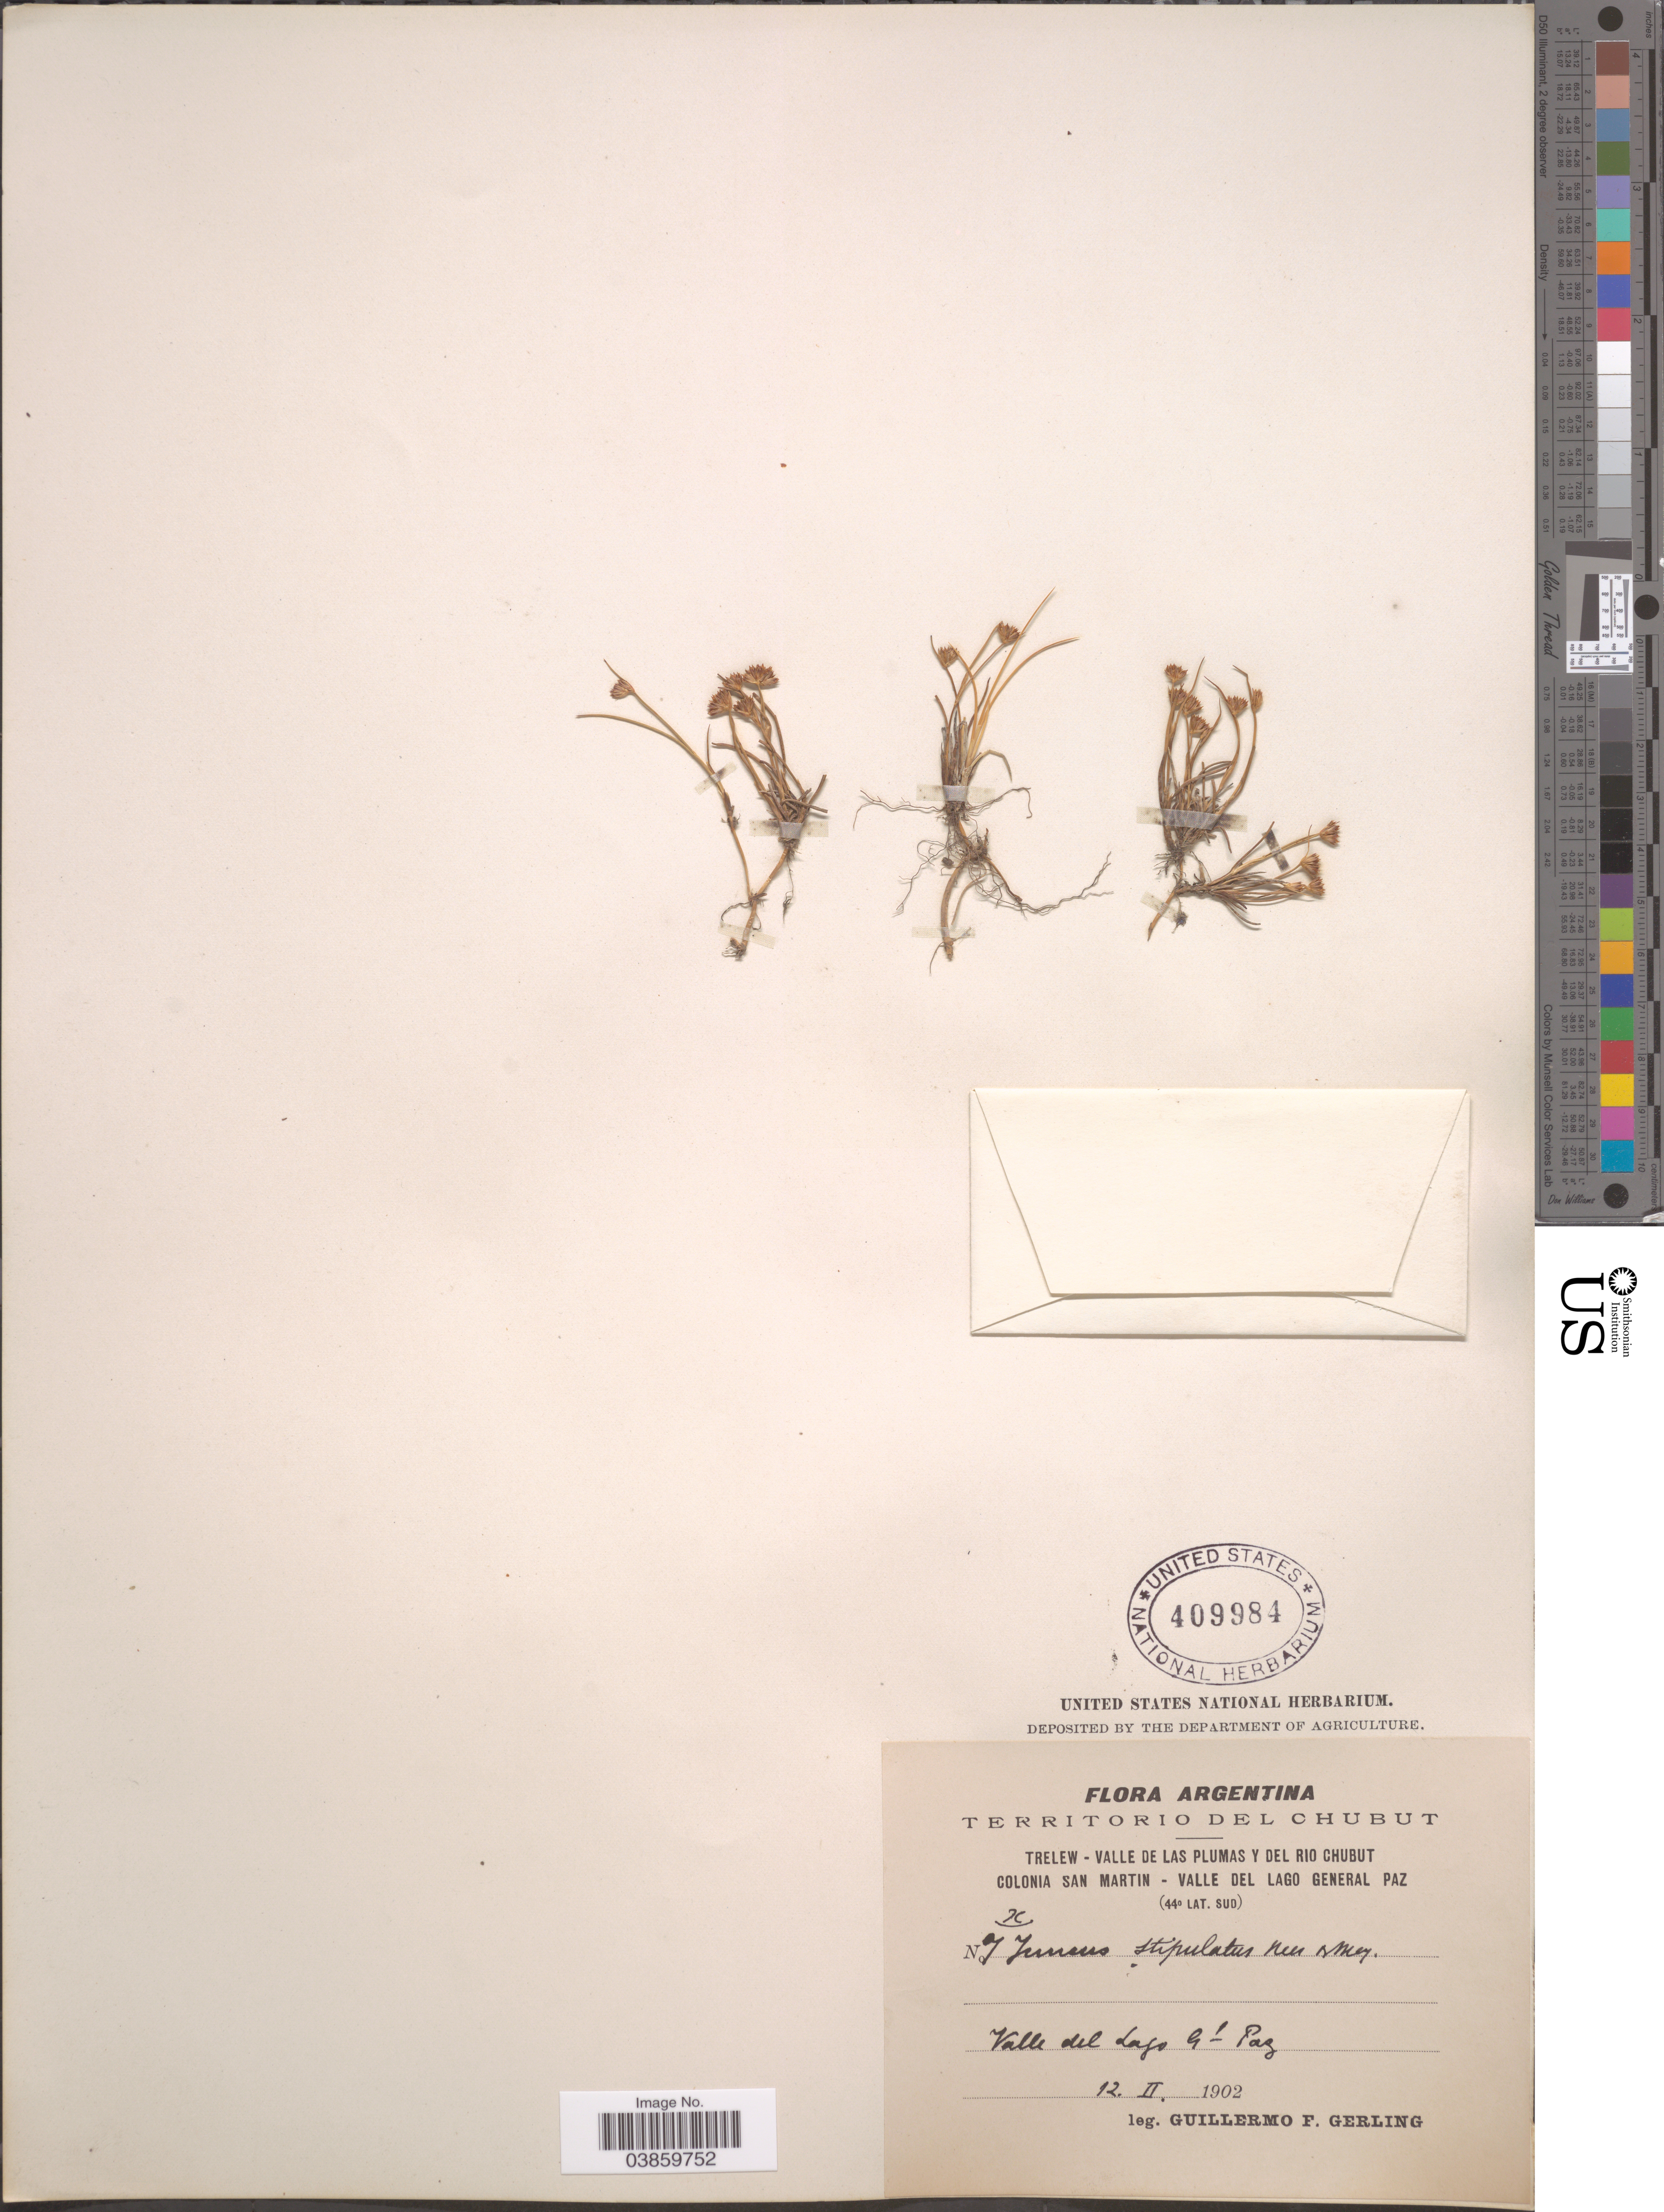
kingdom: Plantae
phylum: Tracheophyta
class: Liliopsida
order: Poales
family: Juncaceae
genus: Juncus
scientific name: Juncus stipulatus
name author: Nees & Meyen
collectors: G. Gerling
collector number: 7*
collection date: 1902-02-12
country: Argentina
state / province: Chubut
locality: Territorio del Chubut. Trelew - Valle de las Plumas y del Rio Chubut Colonia San Martin - Valle del Lago General Paz. Valle del Lago a Gl. Paz.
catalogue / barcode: US 409984